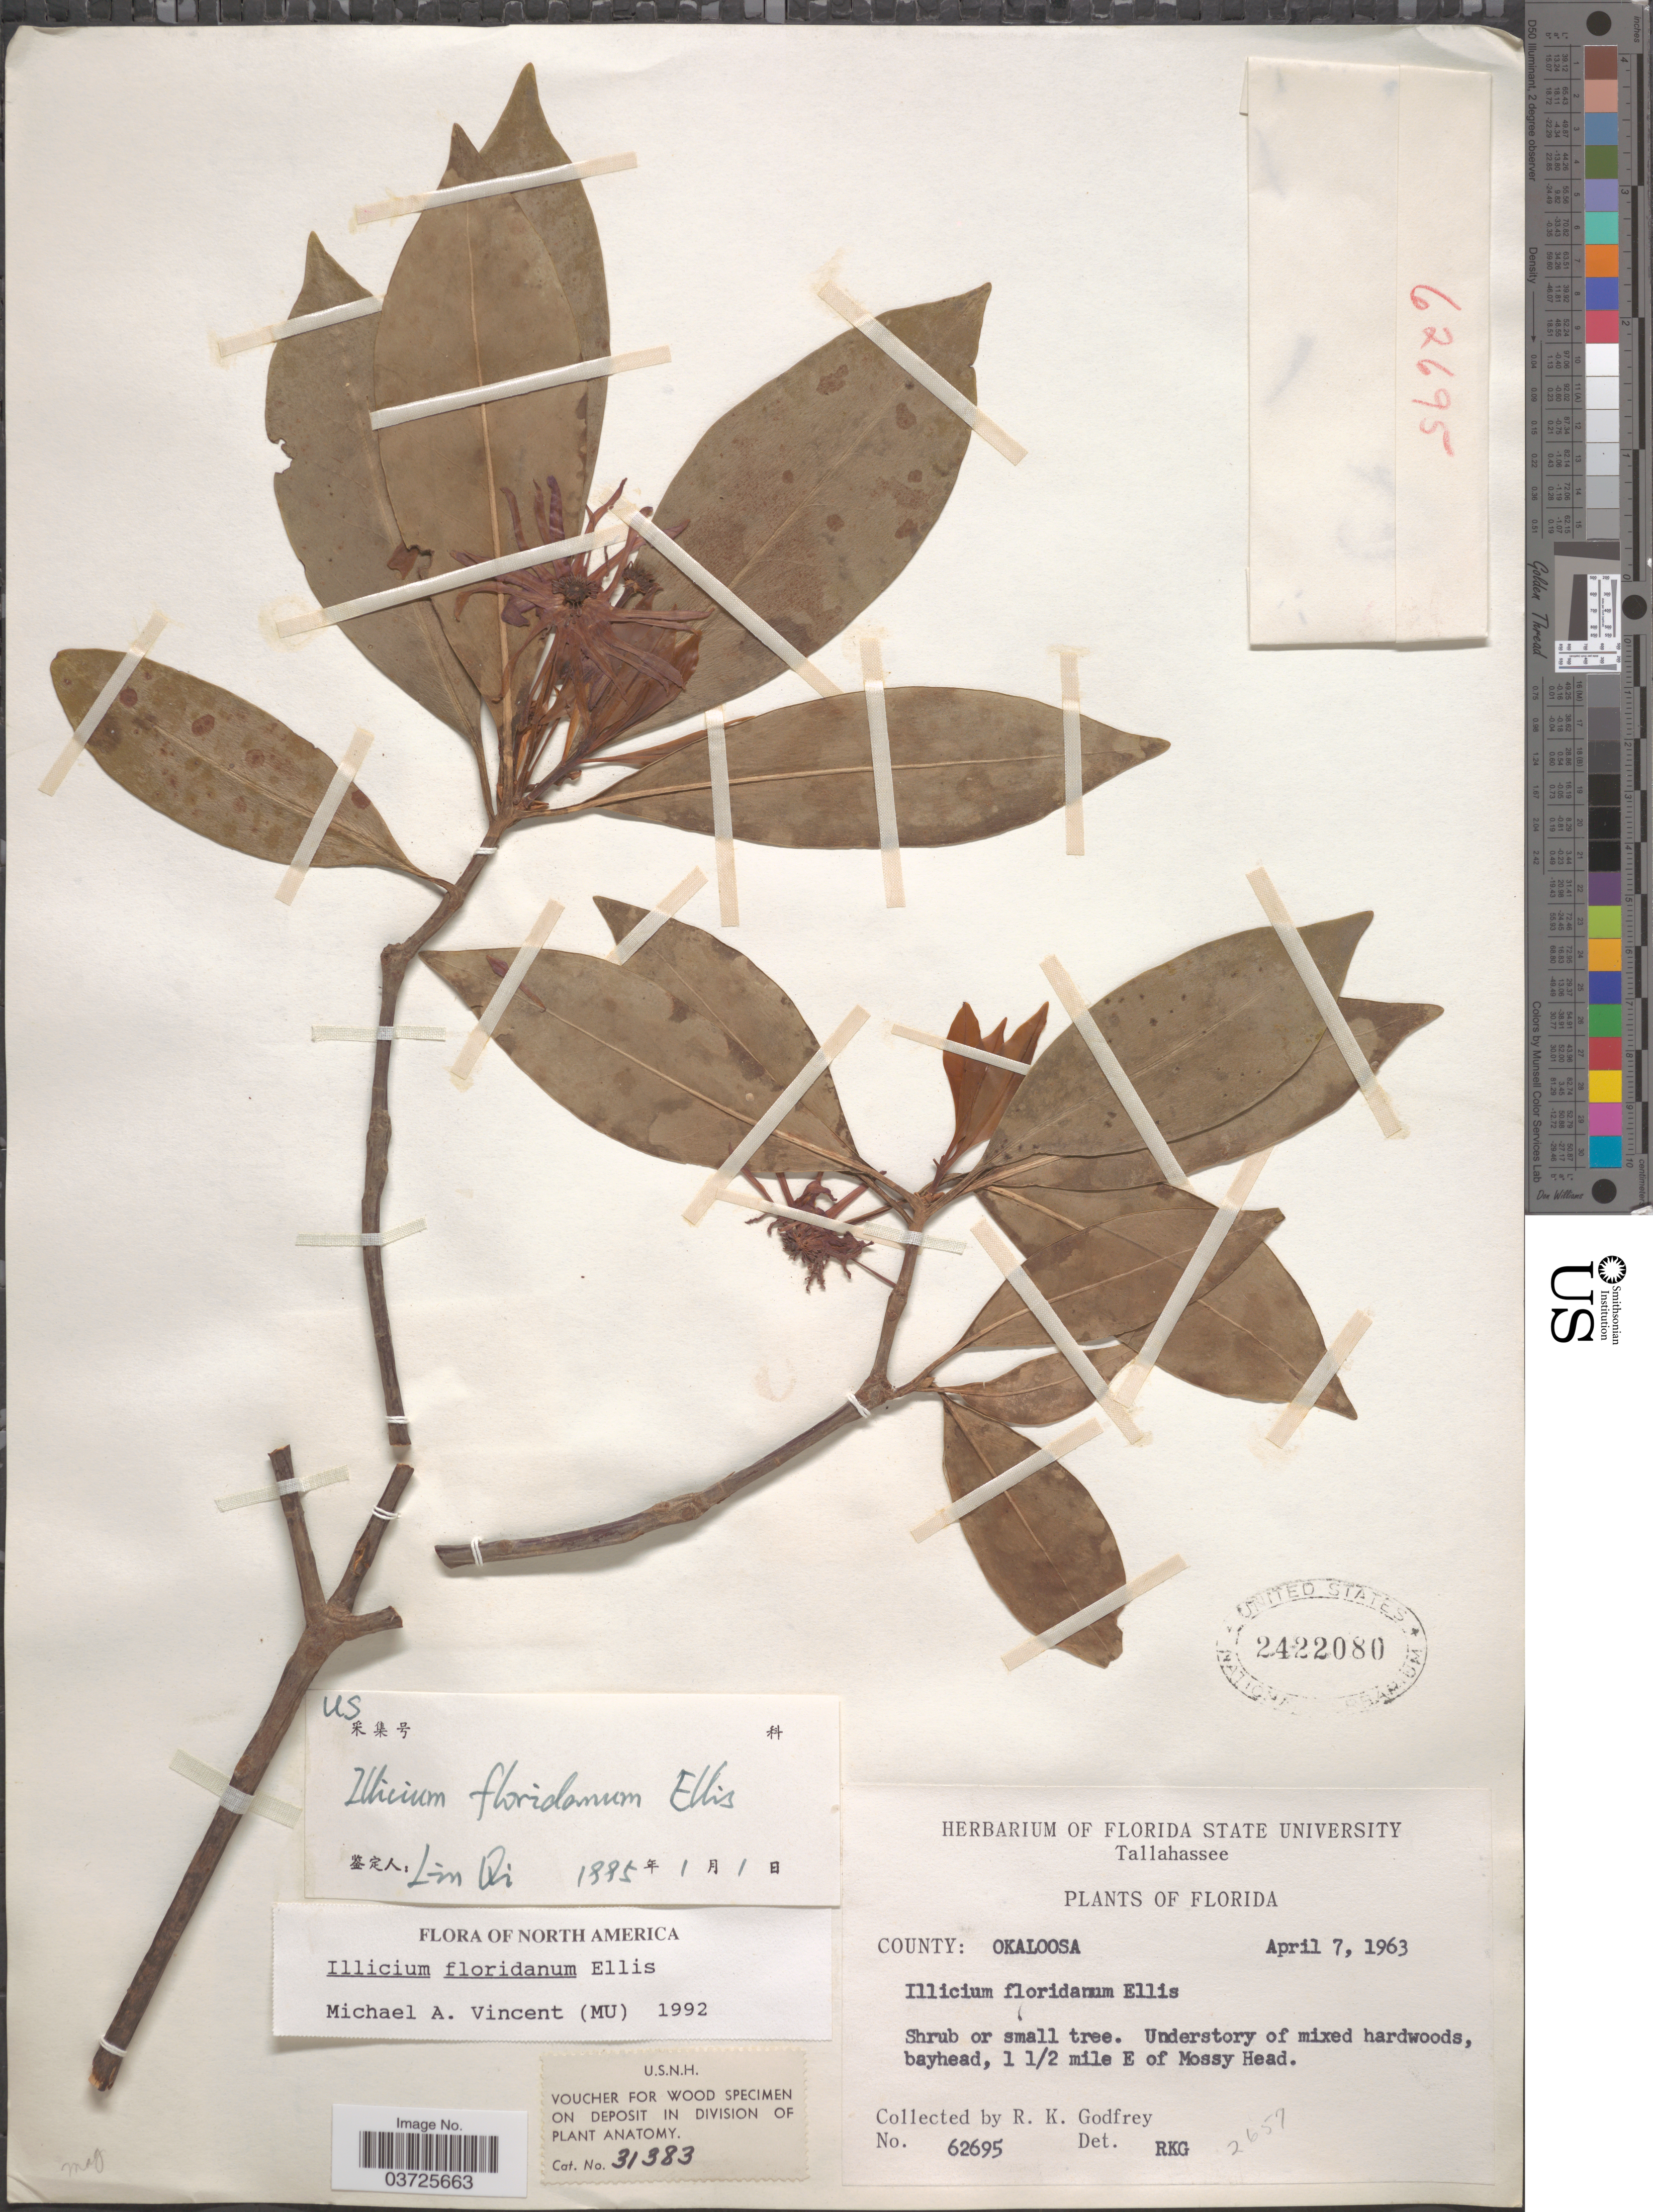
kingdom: Plantae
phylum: Tracheophyta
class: Magnoliopsida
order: Austrobaileyales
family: Schisandraceae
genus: Illicium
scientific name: Illicium floridanum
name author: J. Ellis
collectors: R. K. Godfrey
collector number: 62695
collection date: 1963-04-07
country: United States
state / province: Florida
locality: County: Okaloosa. Bayhead, 1½ mile E of Mossy Head.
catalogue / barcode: US 2422080